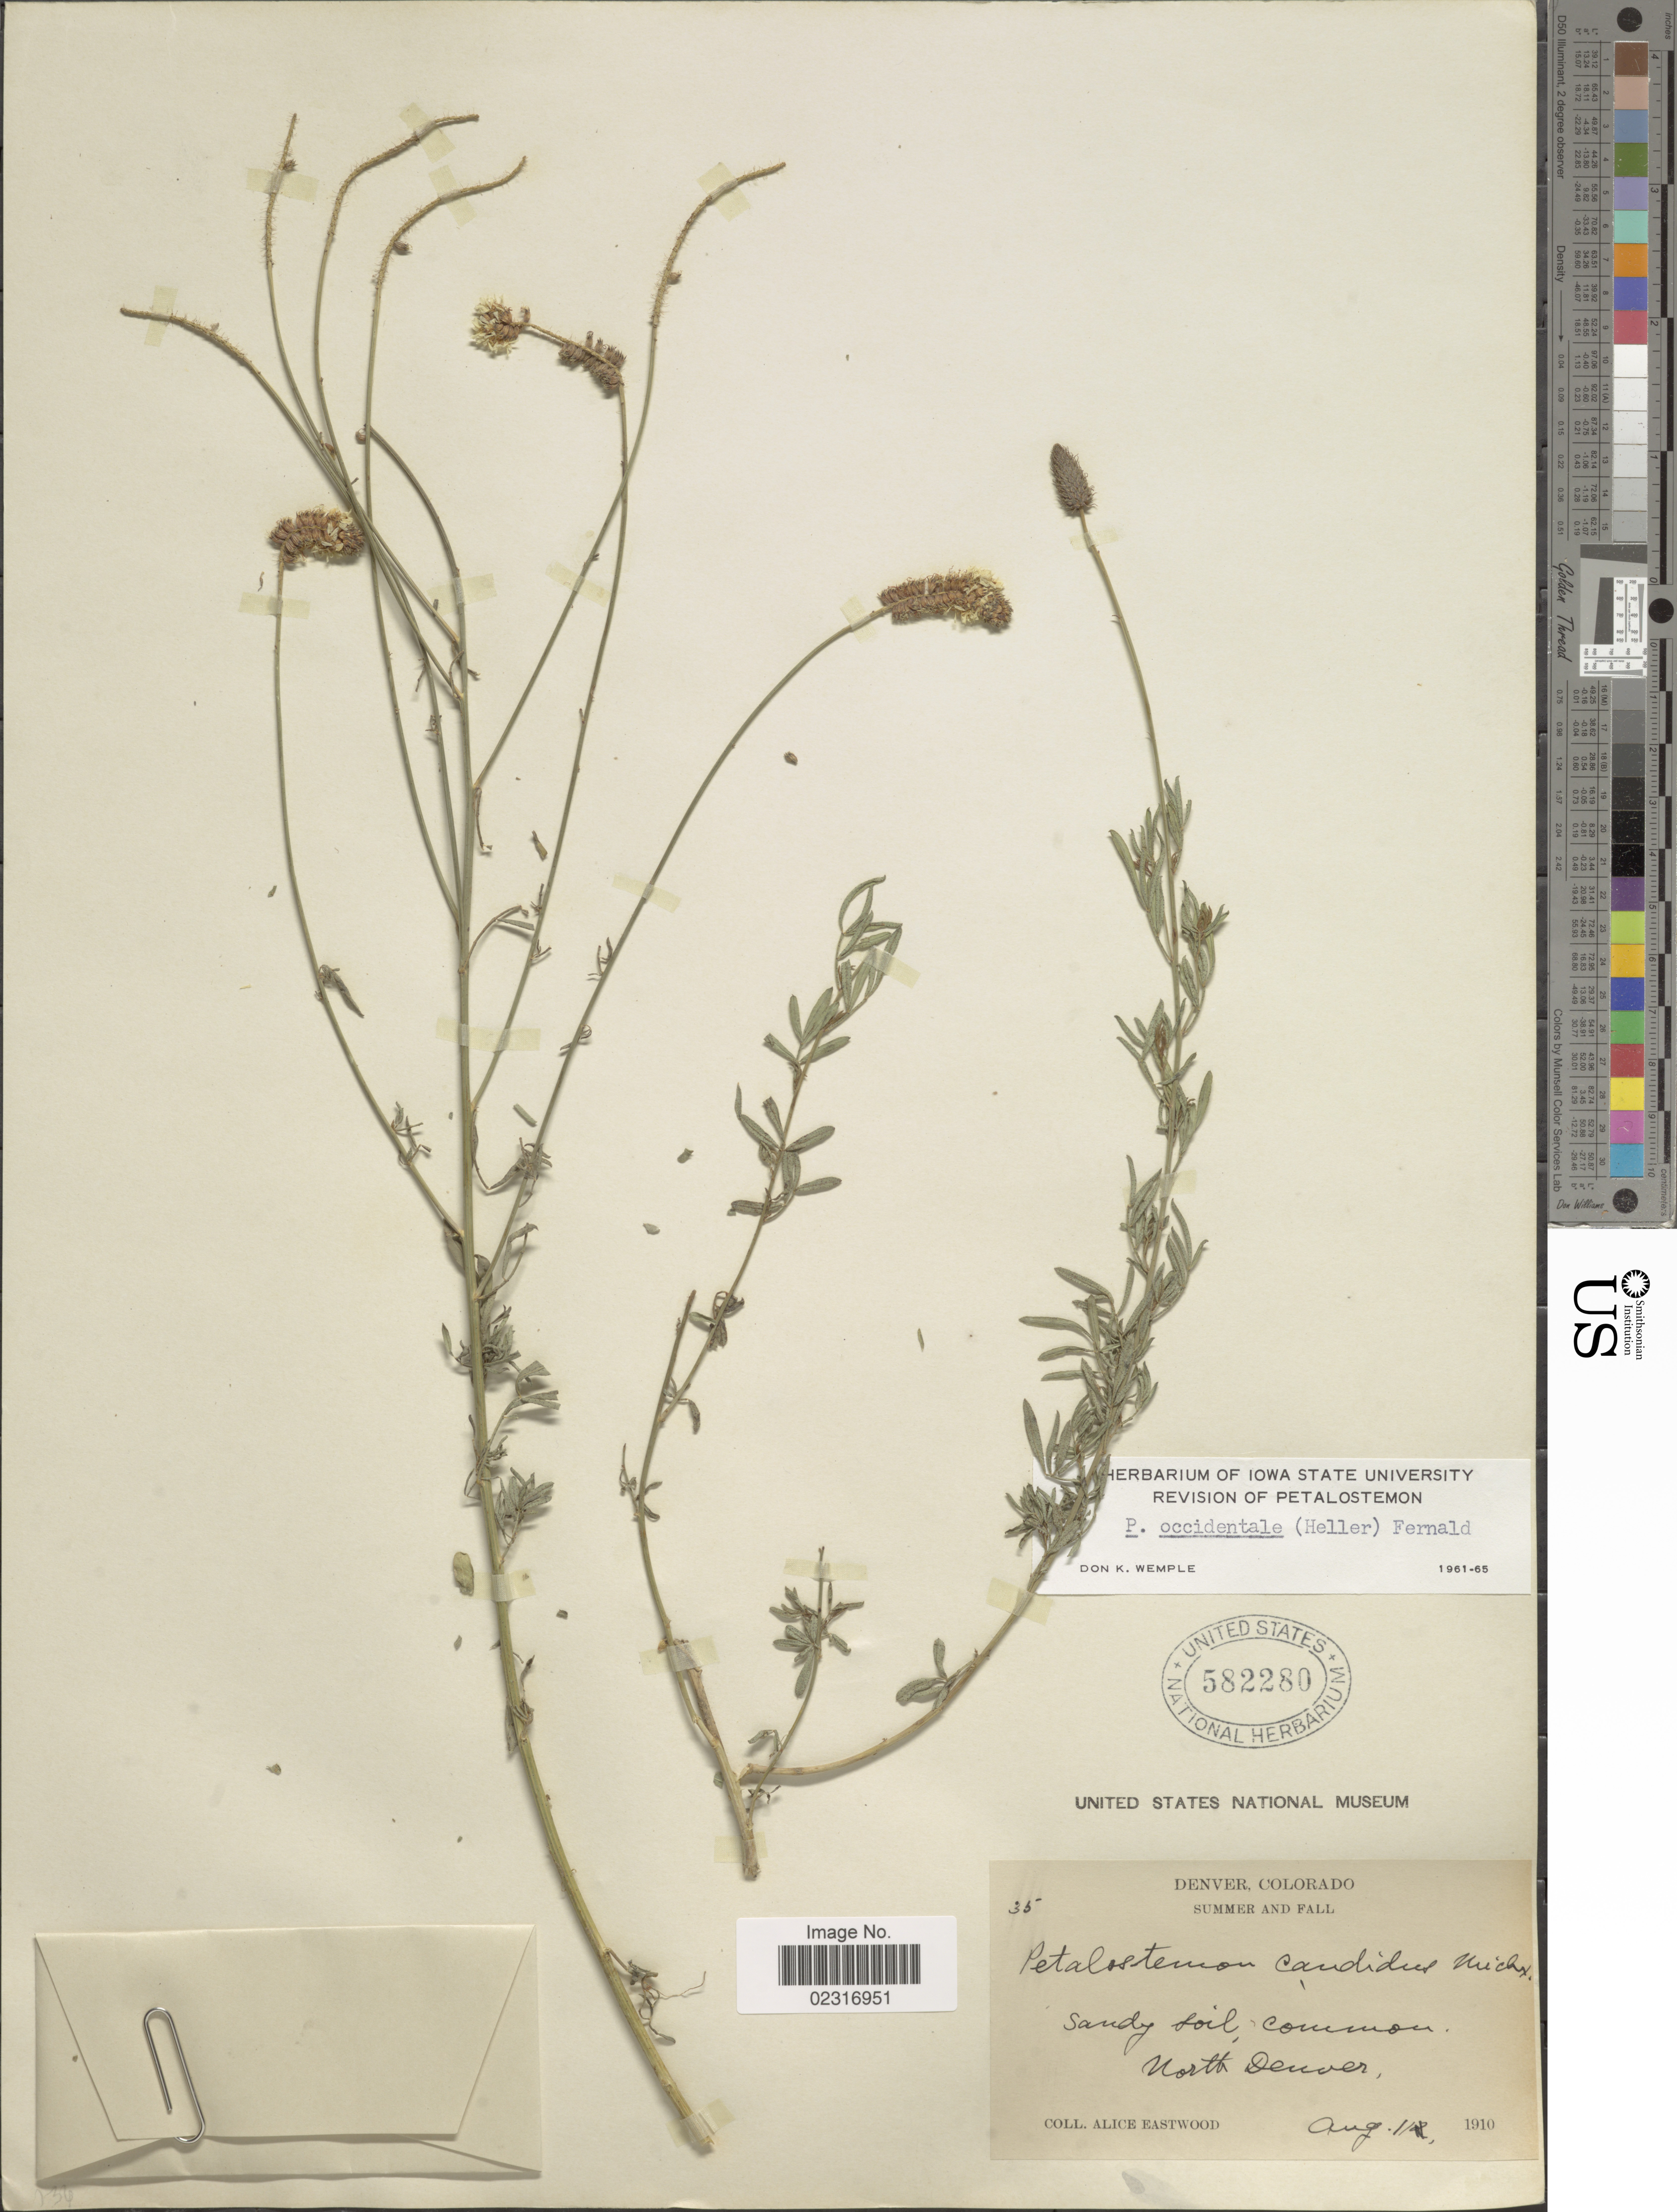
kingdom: Plantae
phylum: Tracheophyta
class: Magnoliopsida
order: Fabales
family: Fabaceae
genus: Dalea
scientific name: Dalea candida var. oligophylla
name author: (Torr) Shinners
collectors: A. Eastwood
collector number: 35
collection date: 1910-08-12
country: United States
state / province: Colorado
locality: North Denver. Summer and Fall.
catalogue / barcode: US 582280